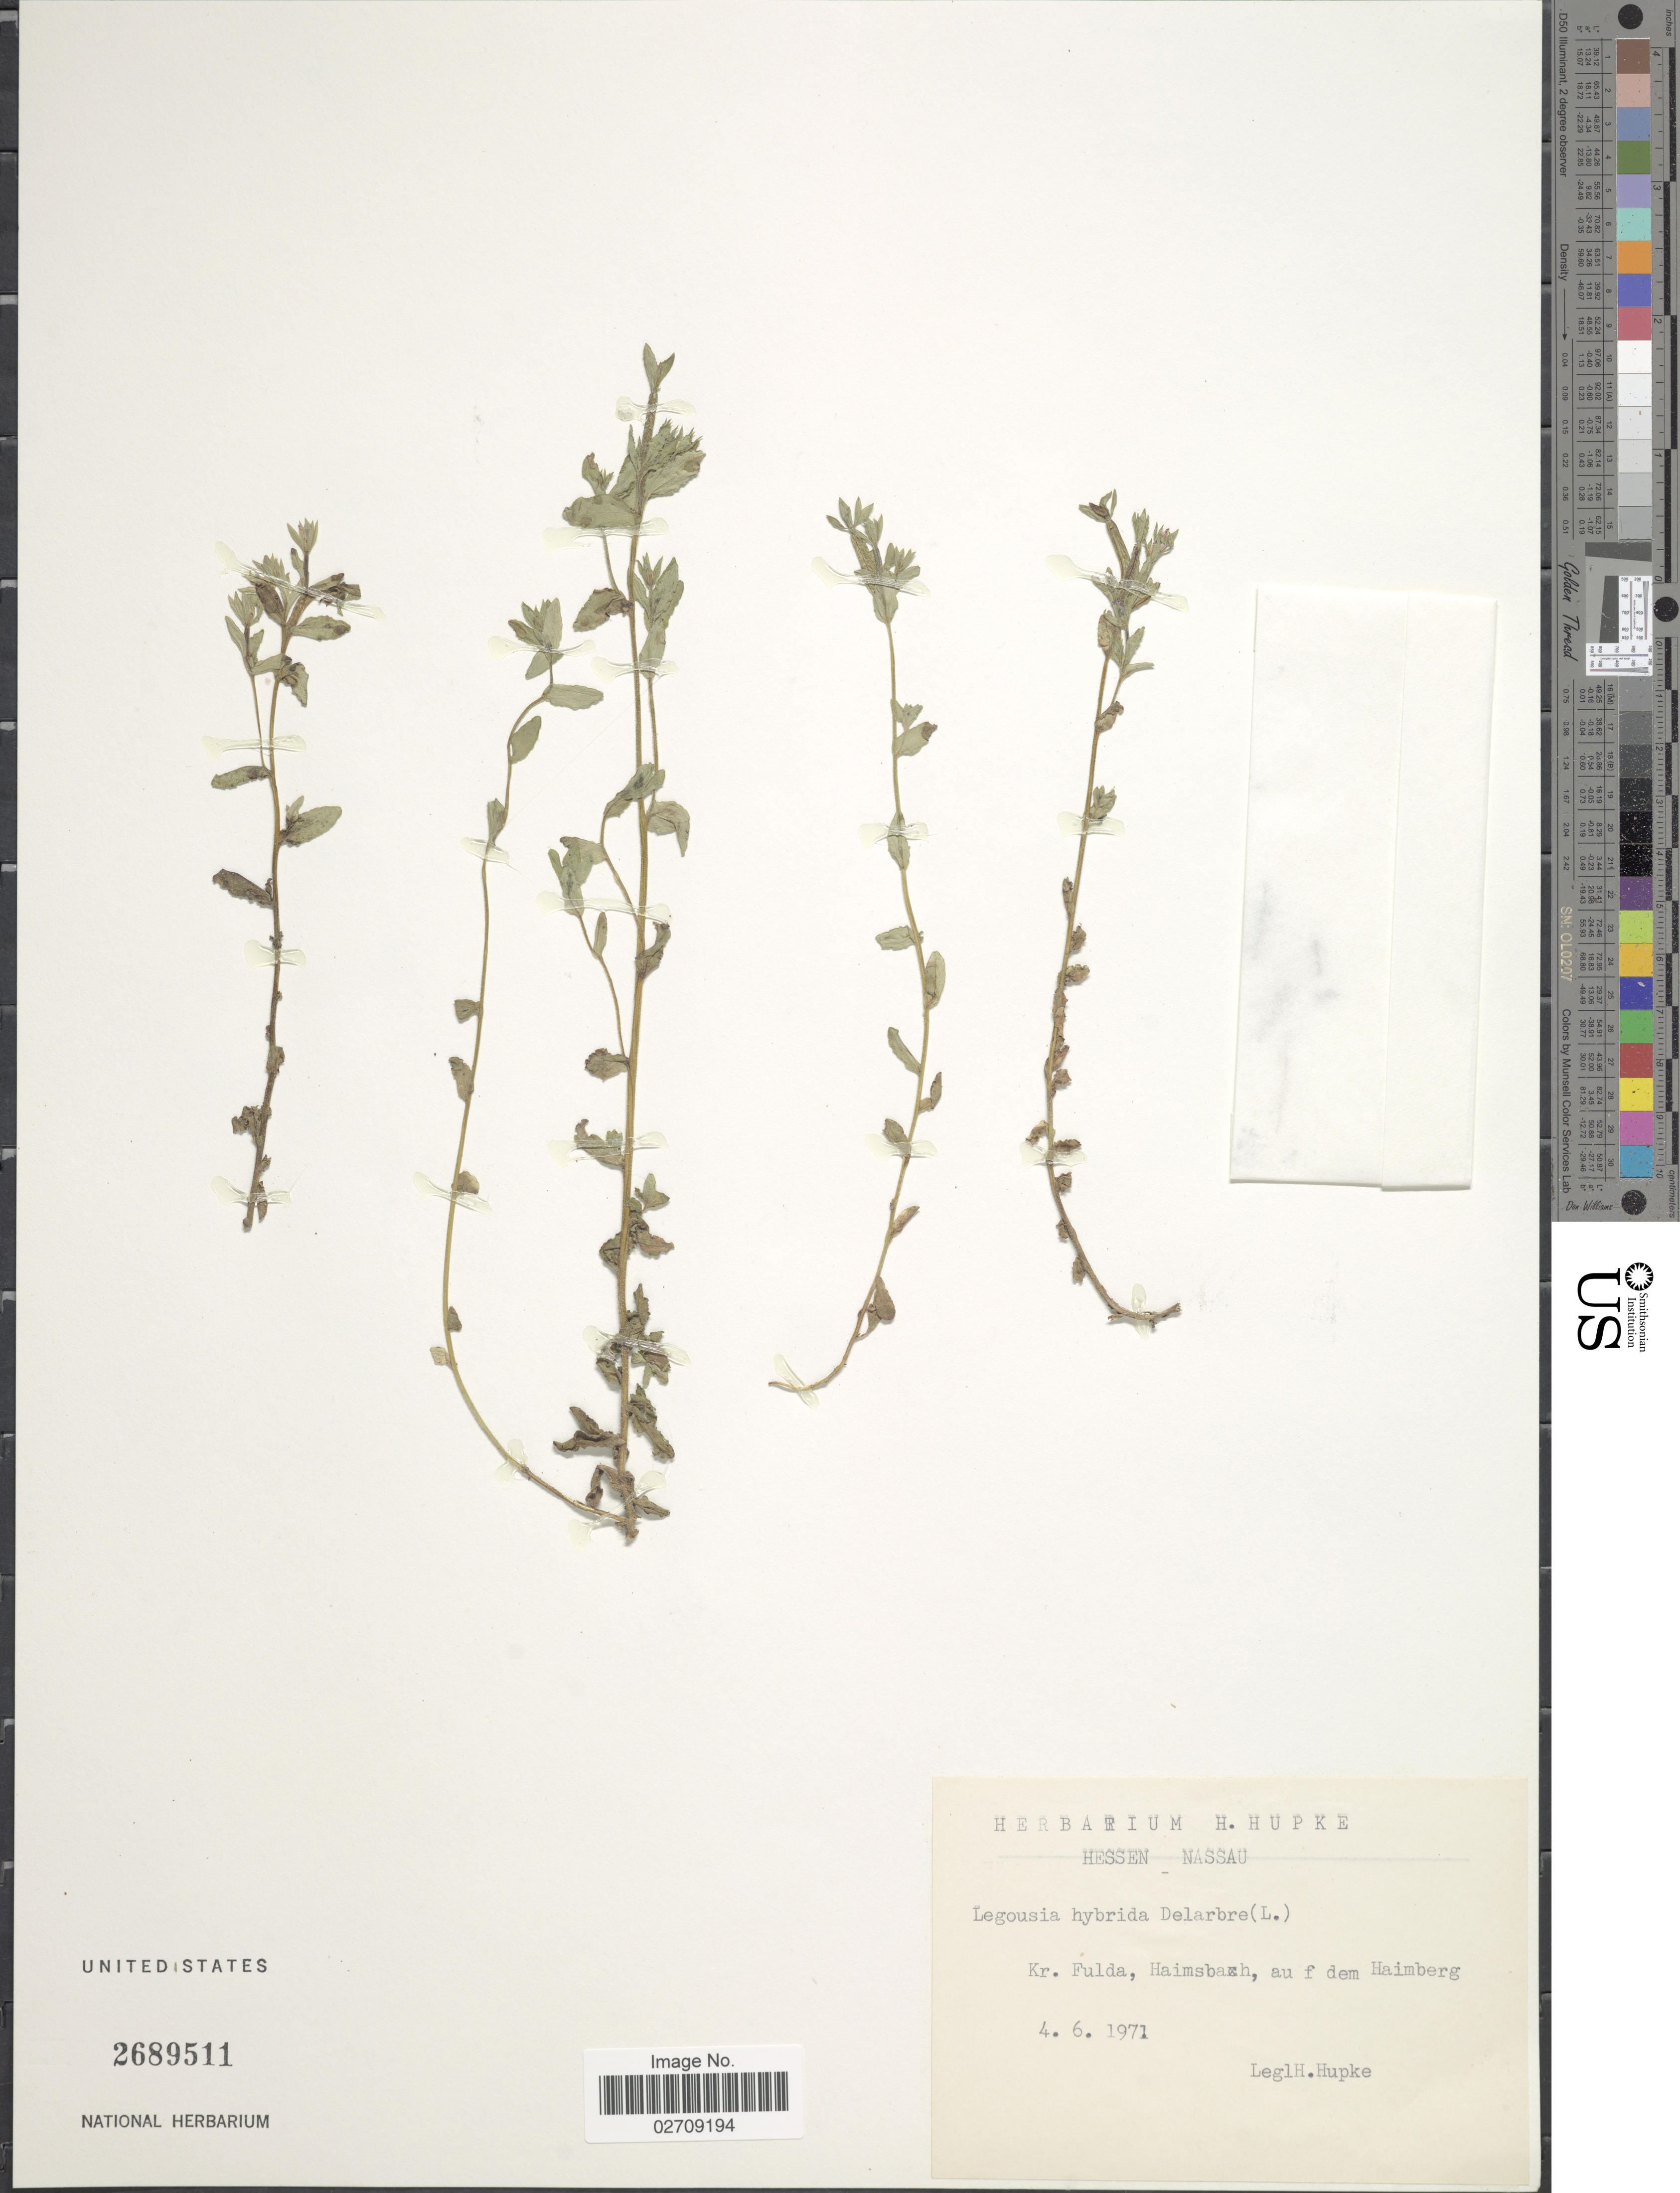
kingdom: Plantae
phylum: Tracheophyta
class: Magnoliopsida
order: Asterales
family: Campanulaceae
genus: Legousia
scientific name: Legousia hybrida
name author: (L.) Delarbre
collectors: H. Hupke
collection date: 1971-06-04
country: Germany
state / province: Hesse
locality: Hessen Nassau. Kr. Fulda, Haimsbach, au f dem Haimberg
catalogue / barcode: US 2689511